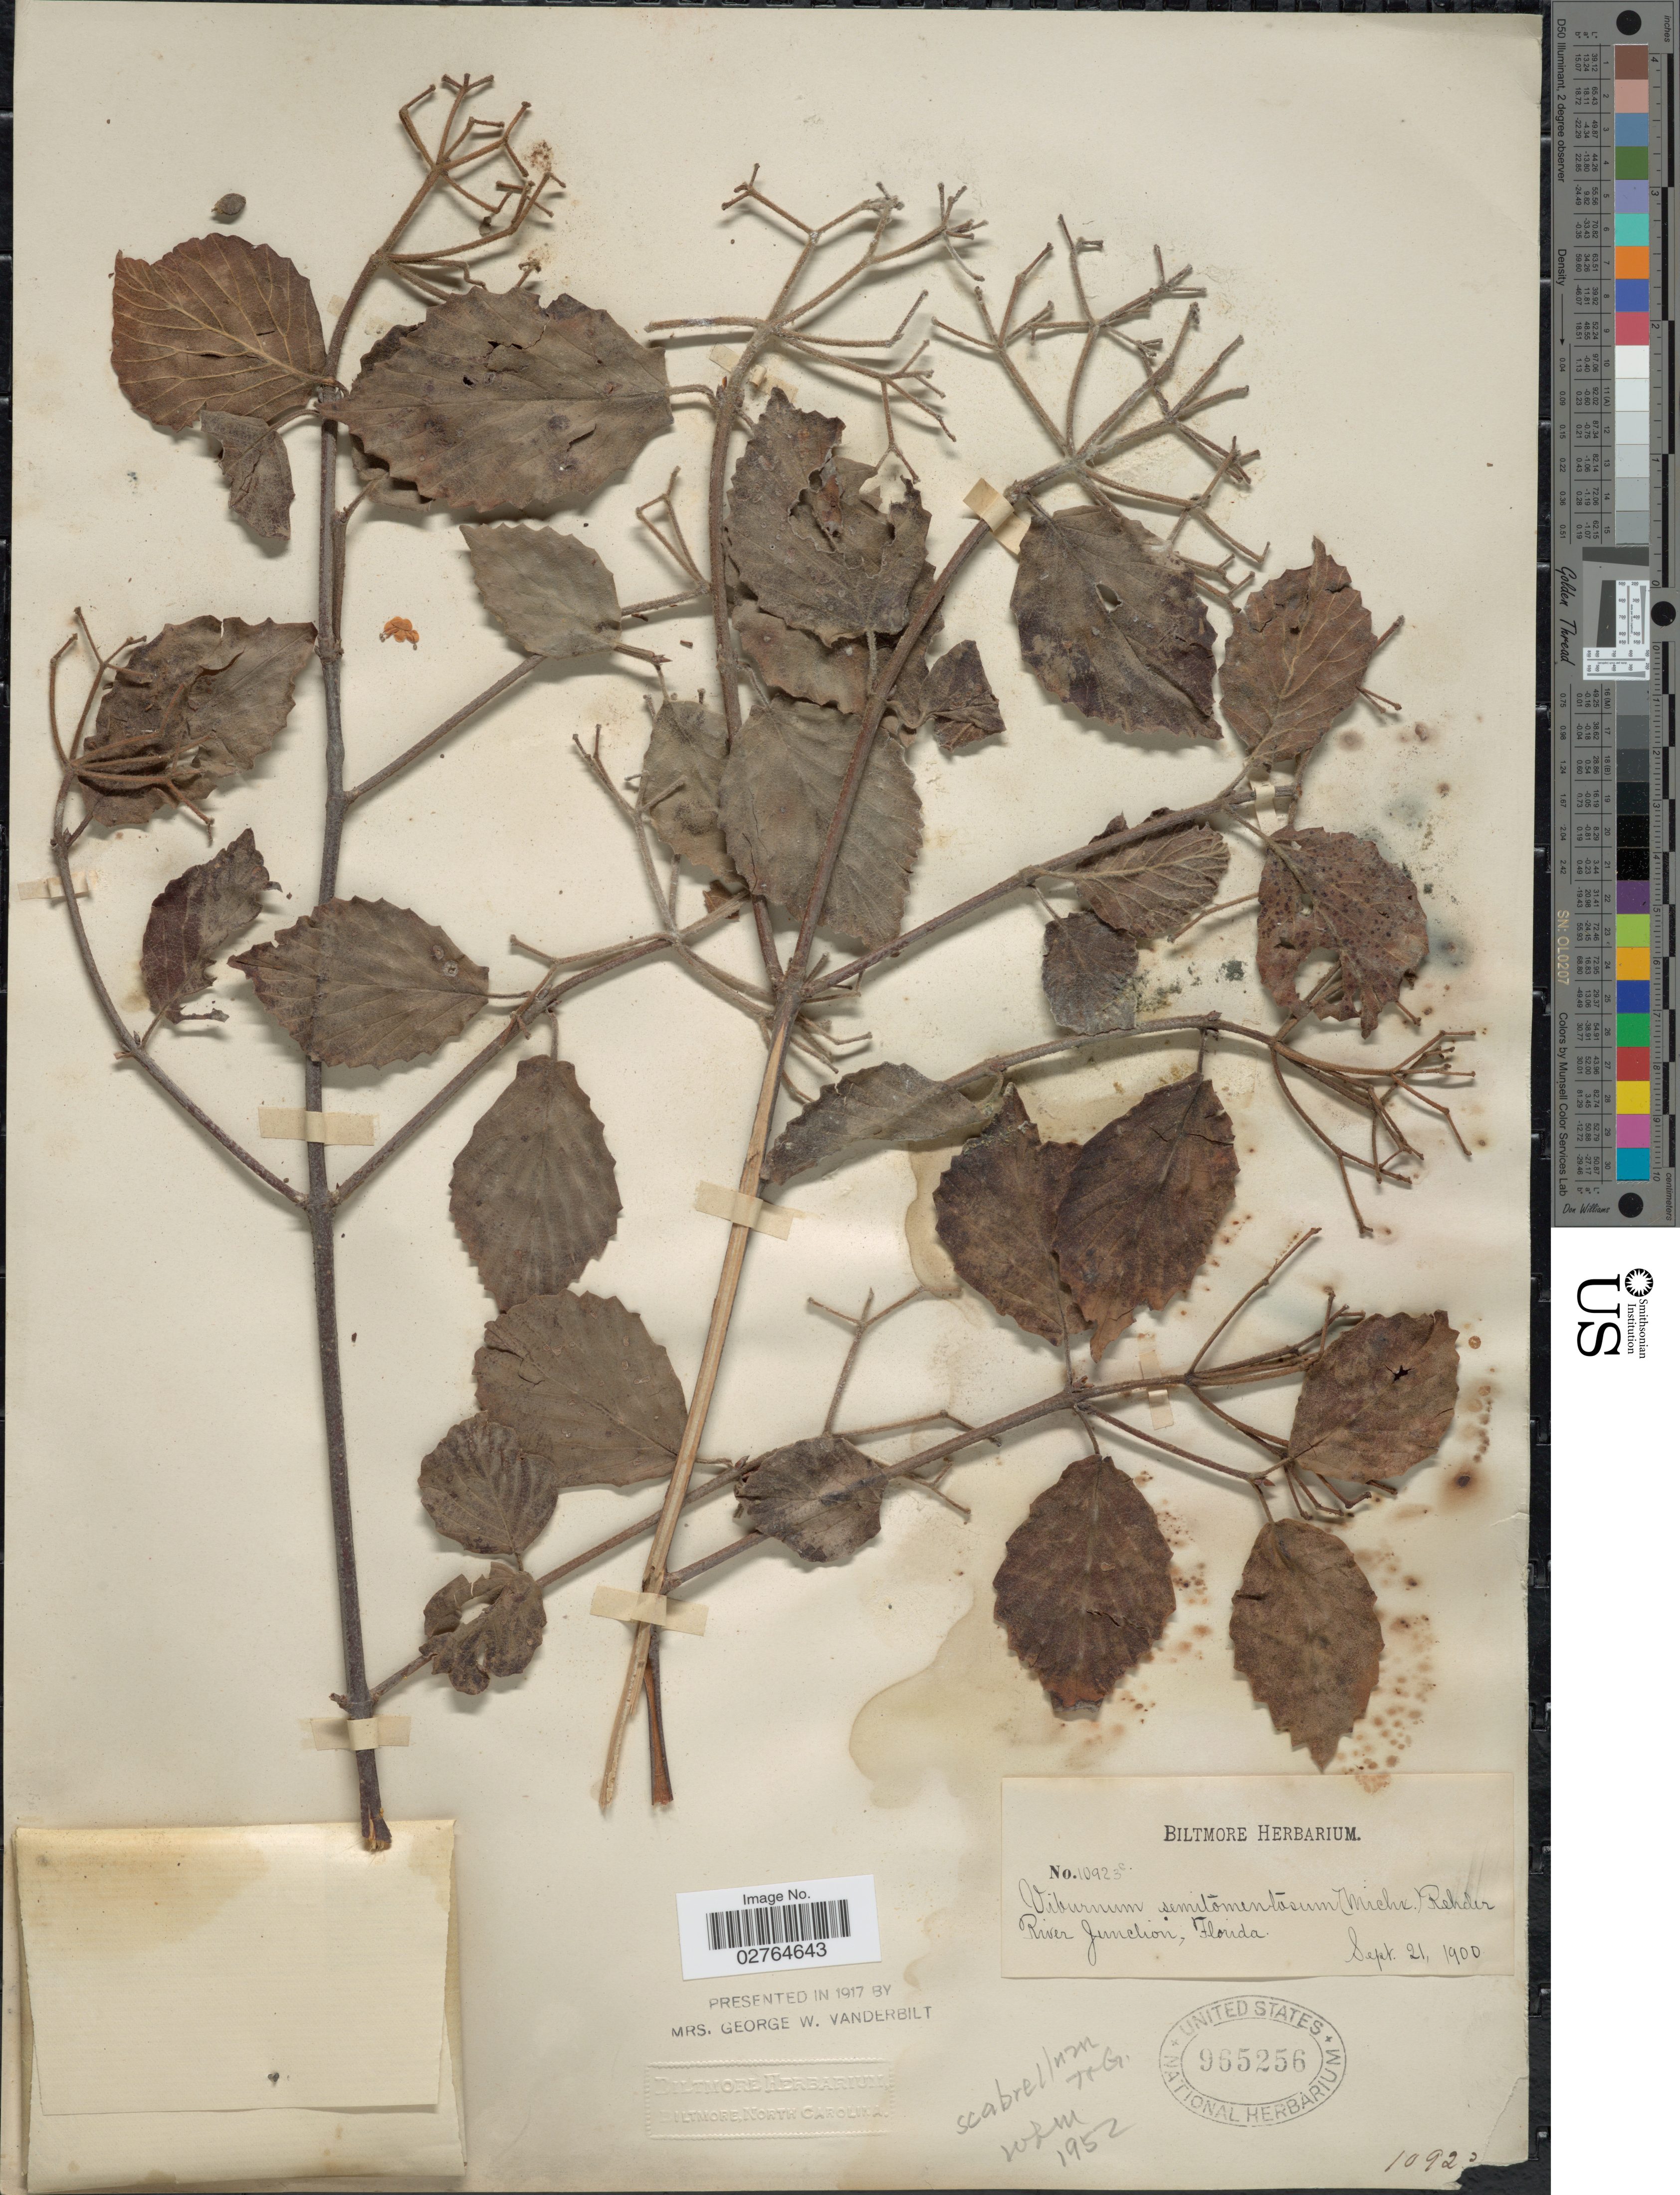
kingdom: Plantae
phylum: Tracheophyta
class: Magnoliopsida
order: Dipsacales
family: Viburnaceae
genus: Viburnum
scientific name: Viburnum scabrellum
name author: (Torr. & A. Gray) Chapm.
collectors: ex herb. Biltmore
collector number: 10923c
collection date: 1900-09-21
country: United States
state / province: Florida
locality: River Junction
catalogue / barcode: US 965256